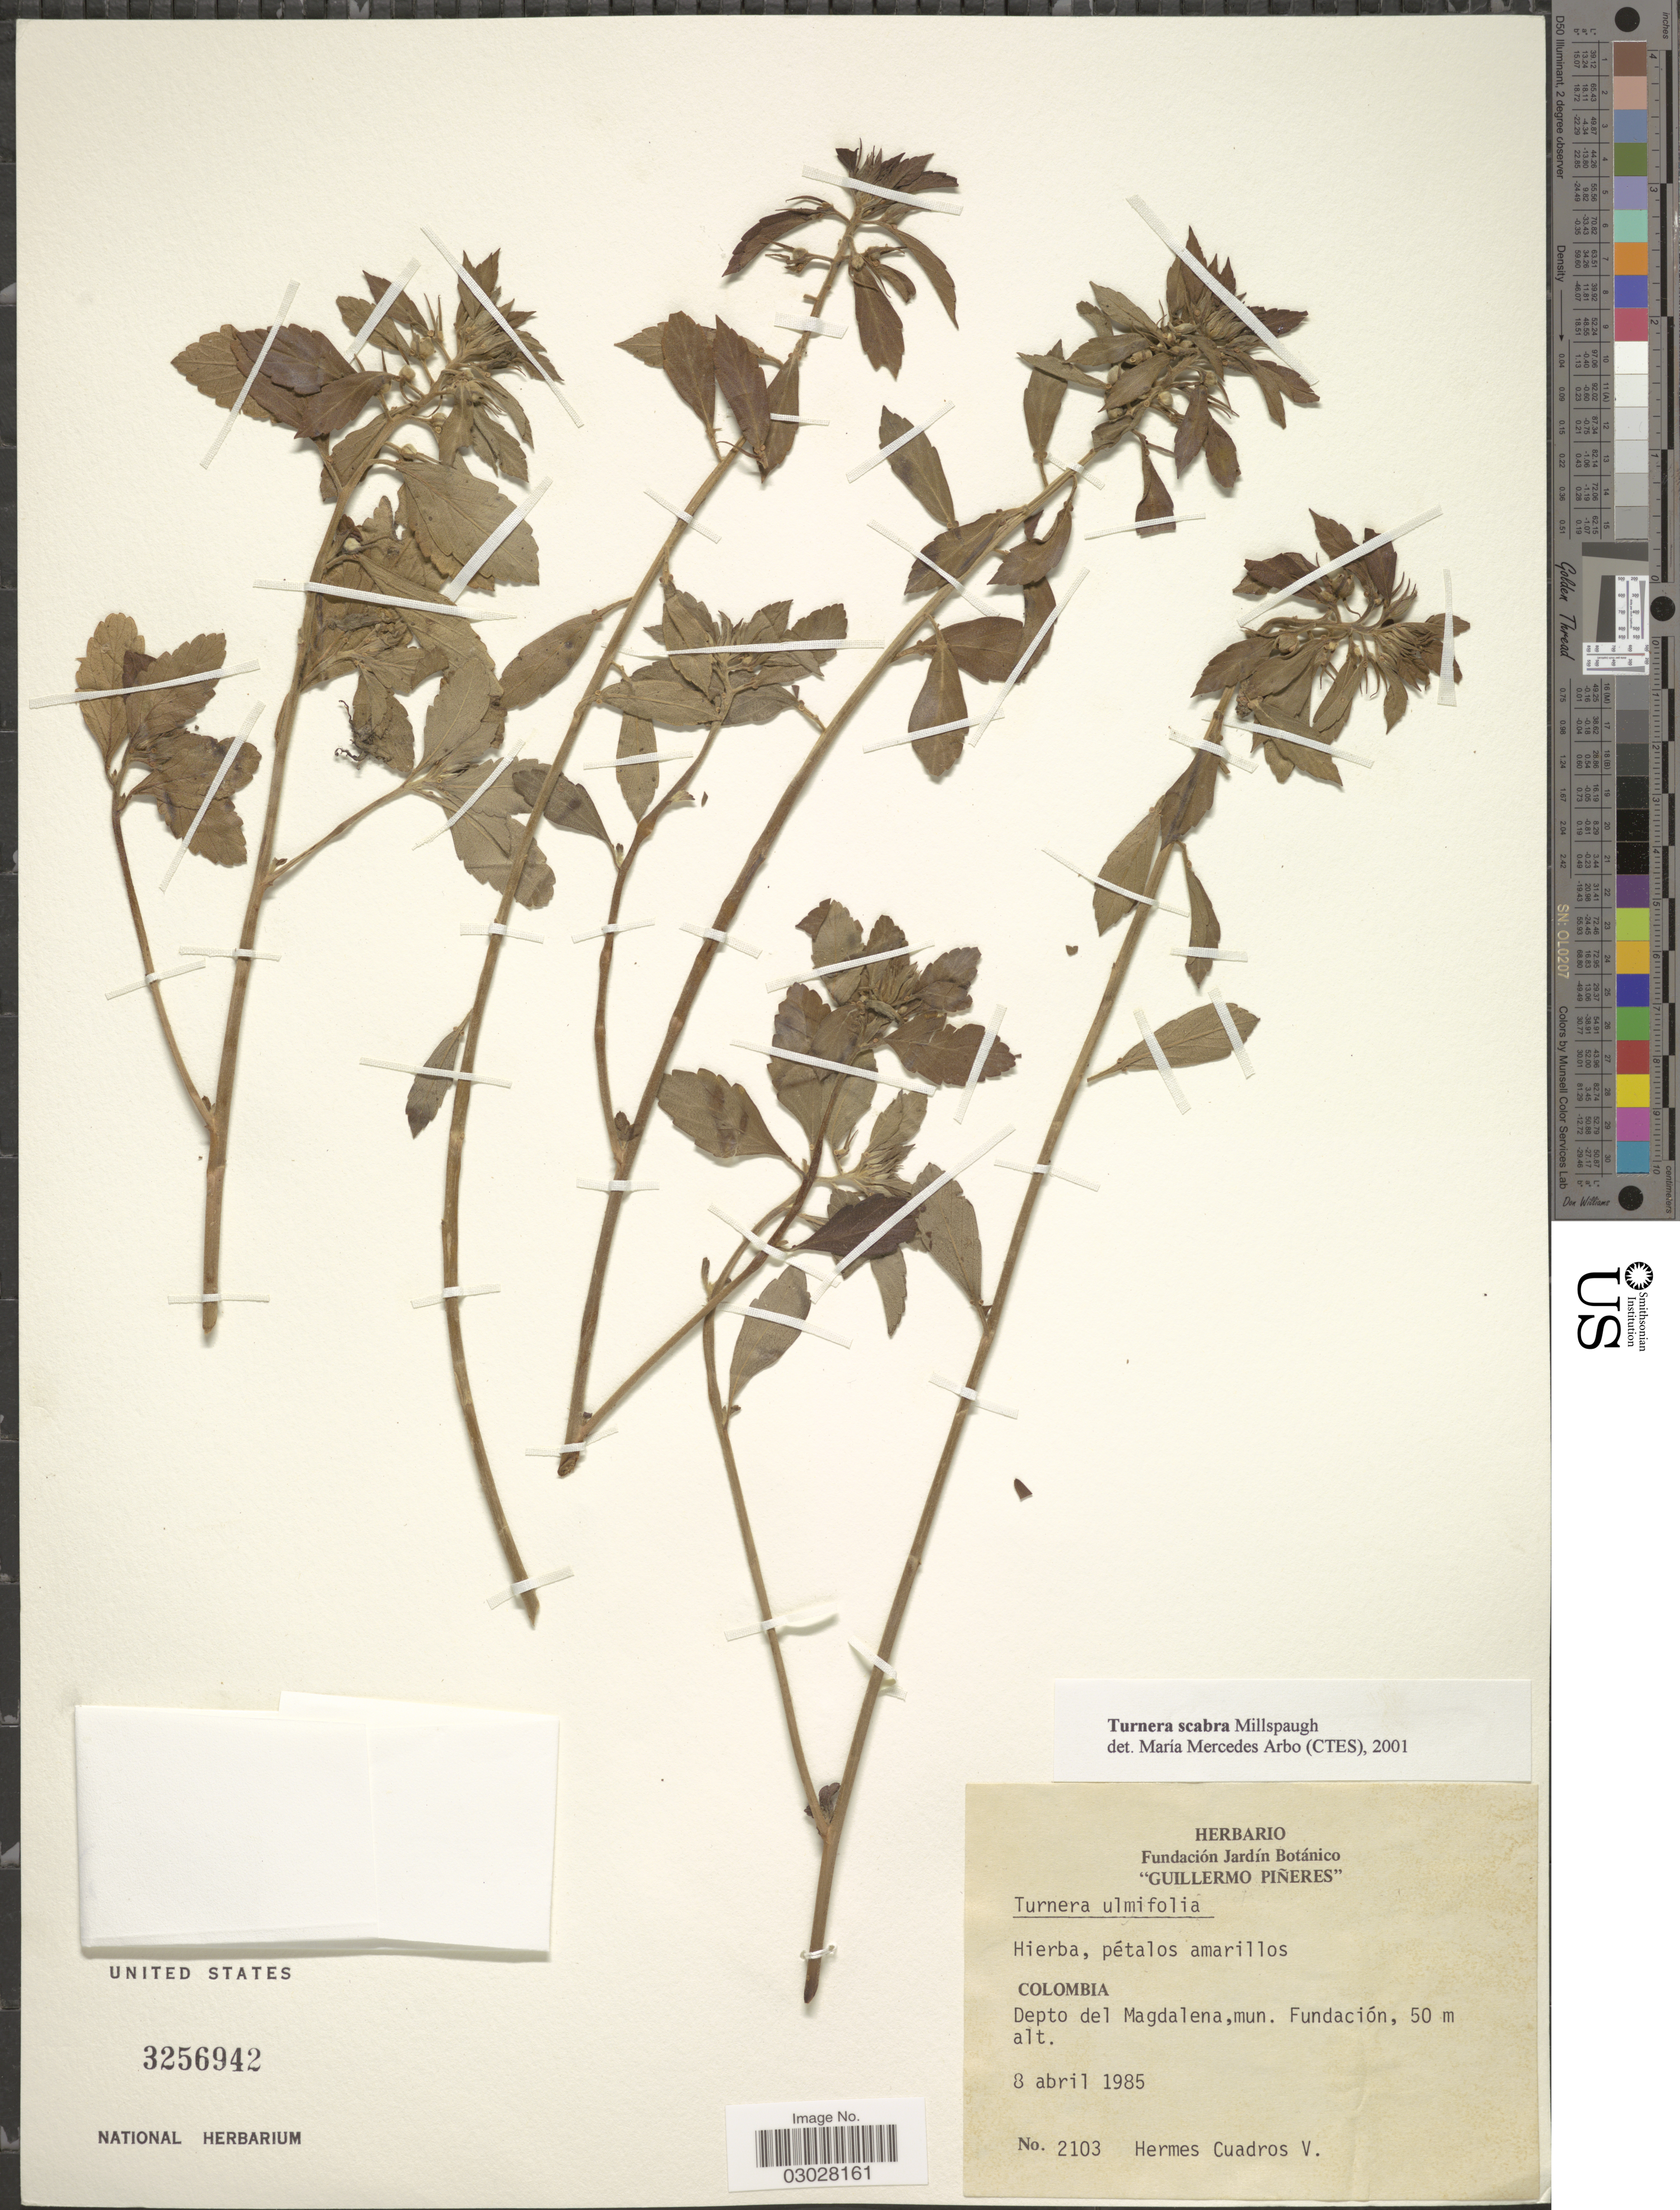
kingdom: Plantae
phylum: Tracheophyta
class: Magnoliopsida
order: Malpighiales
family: Turneraceae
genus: Turnera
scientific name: Turnera scabra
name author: Millsp.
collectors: H. Cuadros V.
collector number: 2103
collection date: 1985-04-08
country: Colombia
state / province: Magdalena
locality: Depto del Magdalena, mun. Fundación.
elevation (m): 50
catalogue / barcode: US 3256942